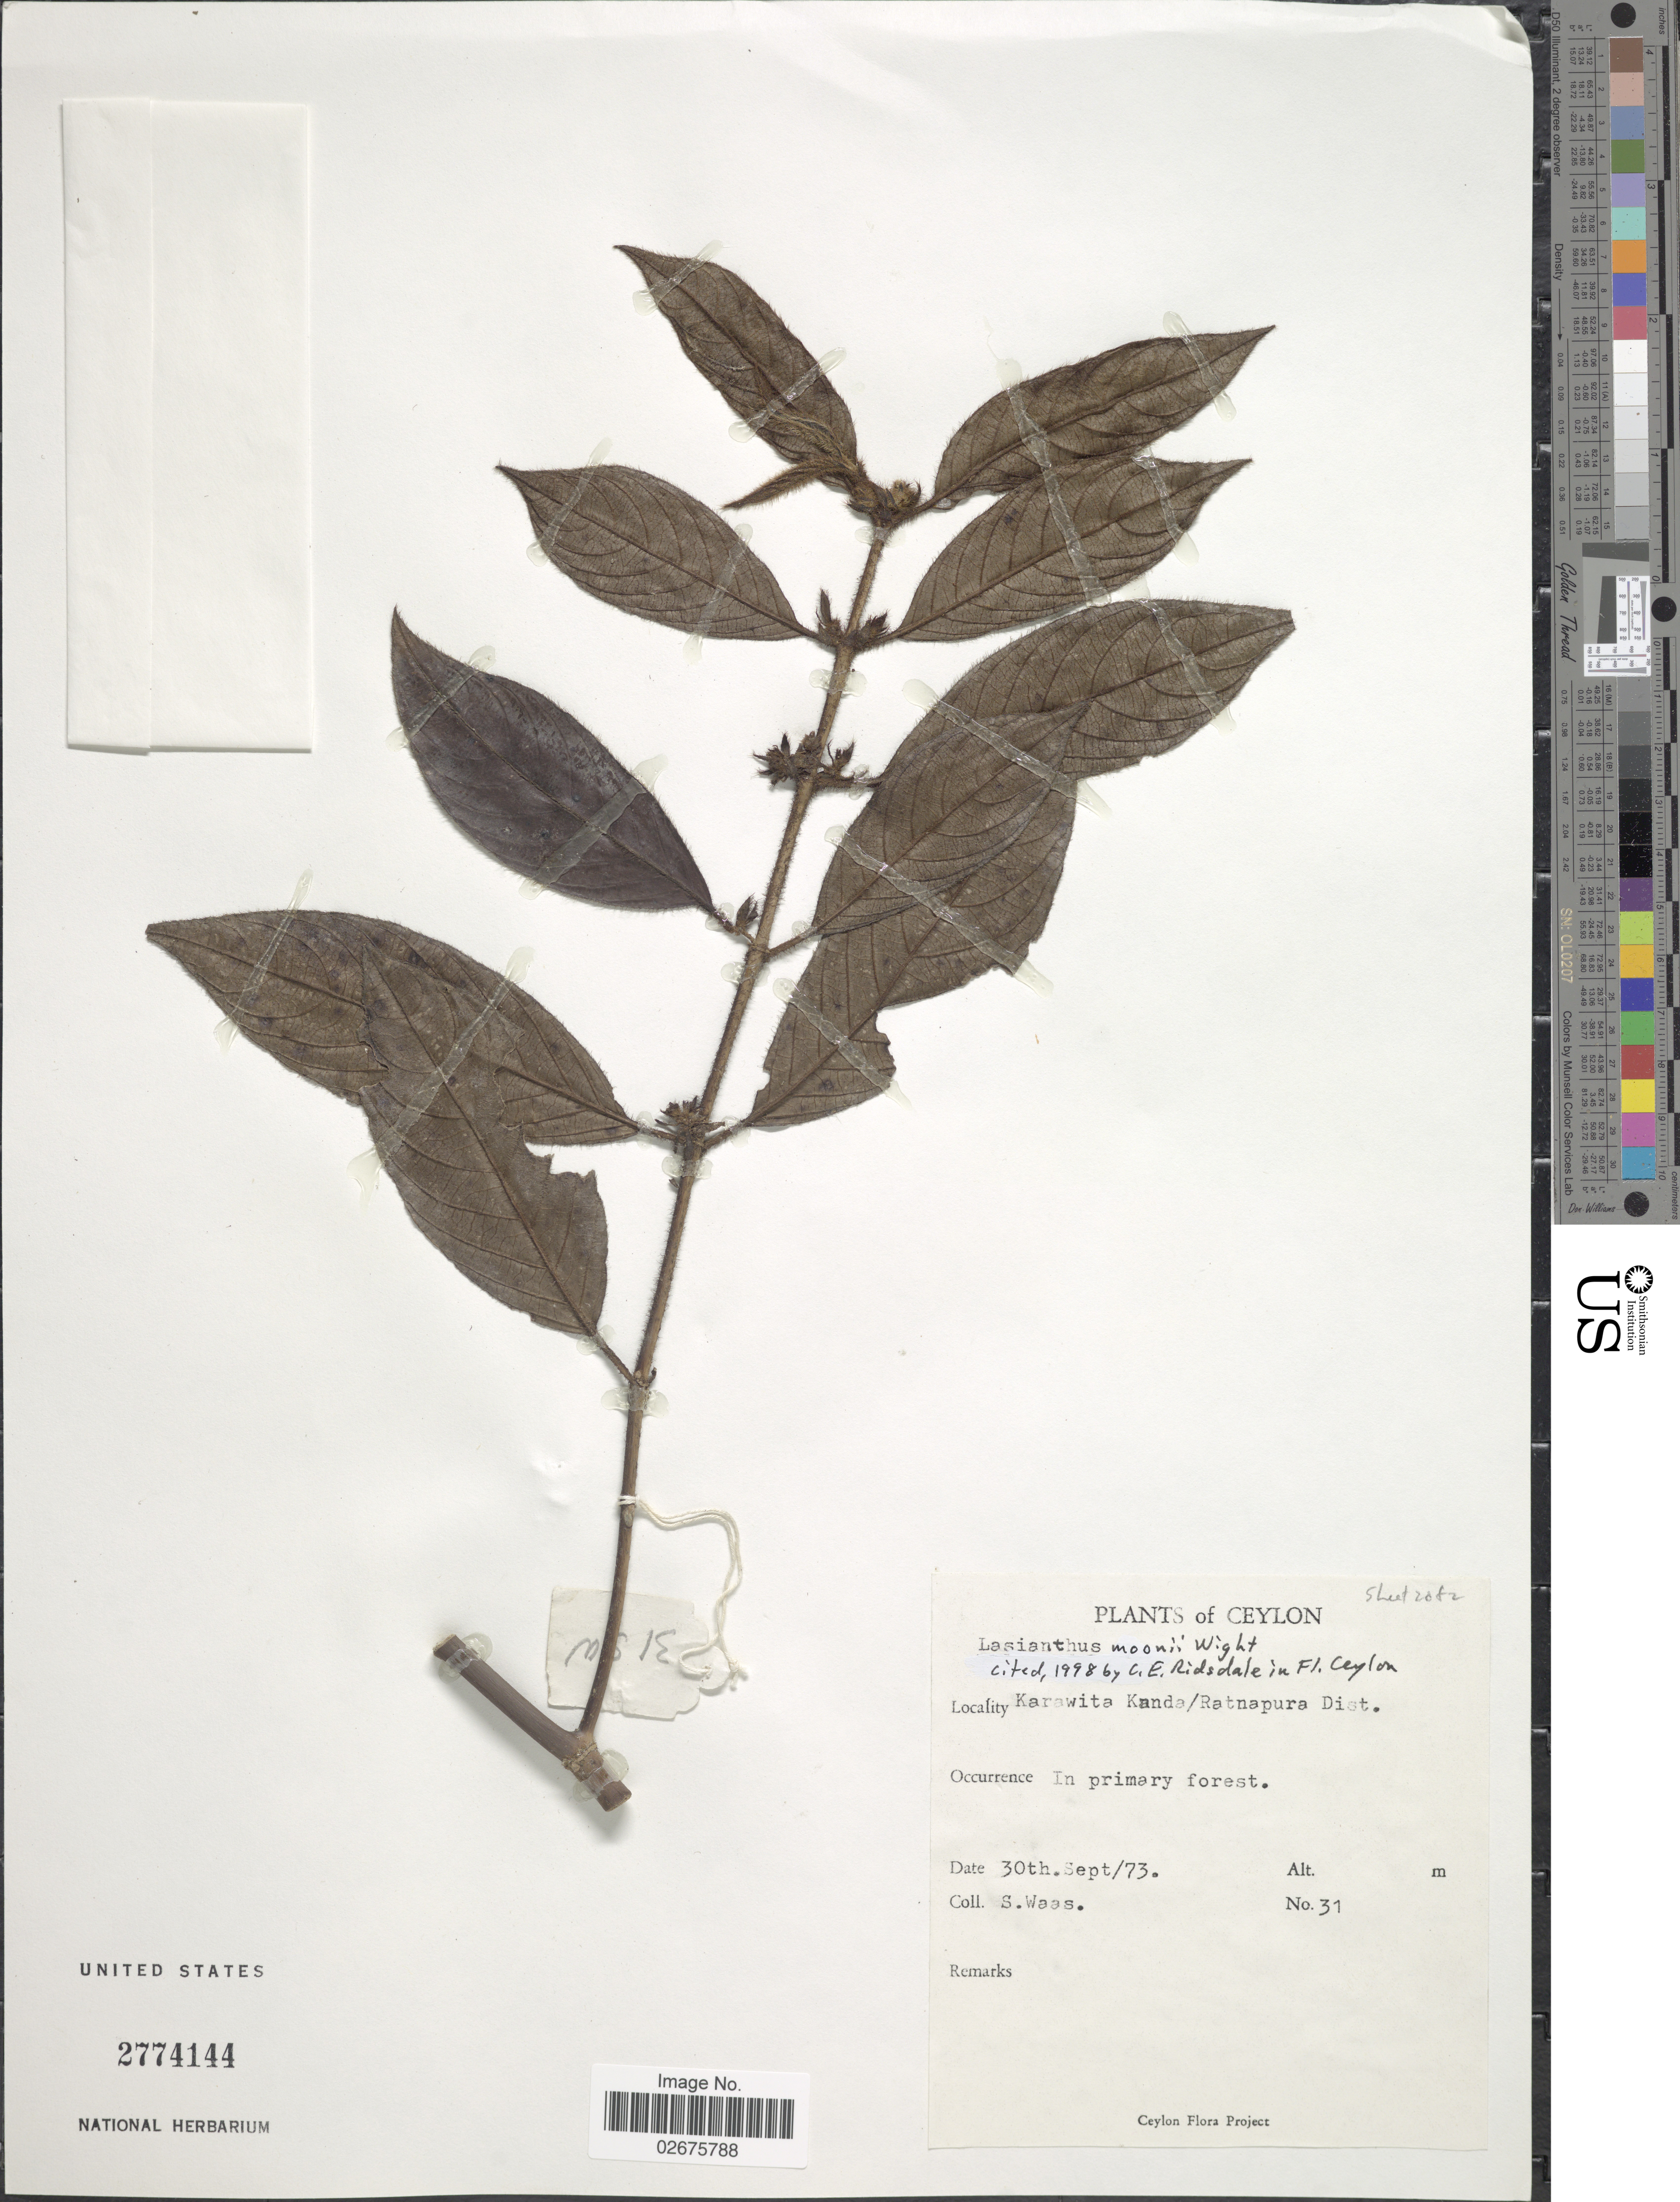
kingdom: Plantae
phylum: Tracheophyta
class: Magnoliopsida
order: Gentianales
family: Rubiaceae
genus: Lasianthus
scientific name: Lasianthus moonii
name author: Wight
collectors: S. Waas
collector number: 31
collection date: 1973-09-30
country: Sri Lanka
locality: Ceylon, Karawita Kanda/Ratnapura Dist.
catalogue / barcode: US 2774144